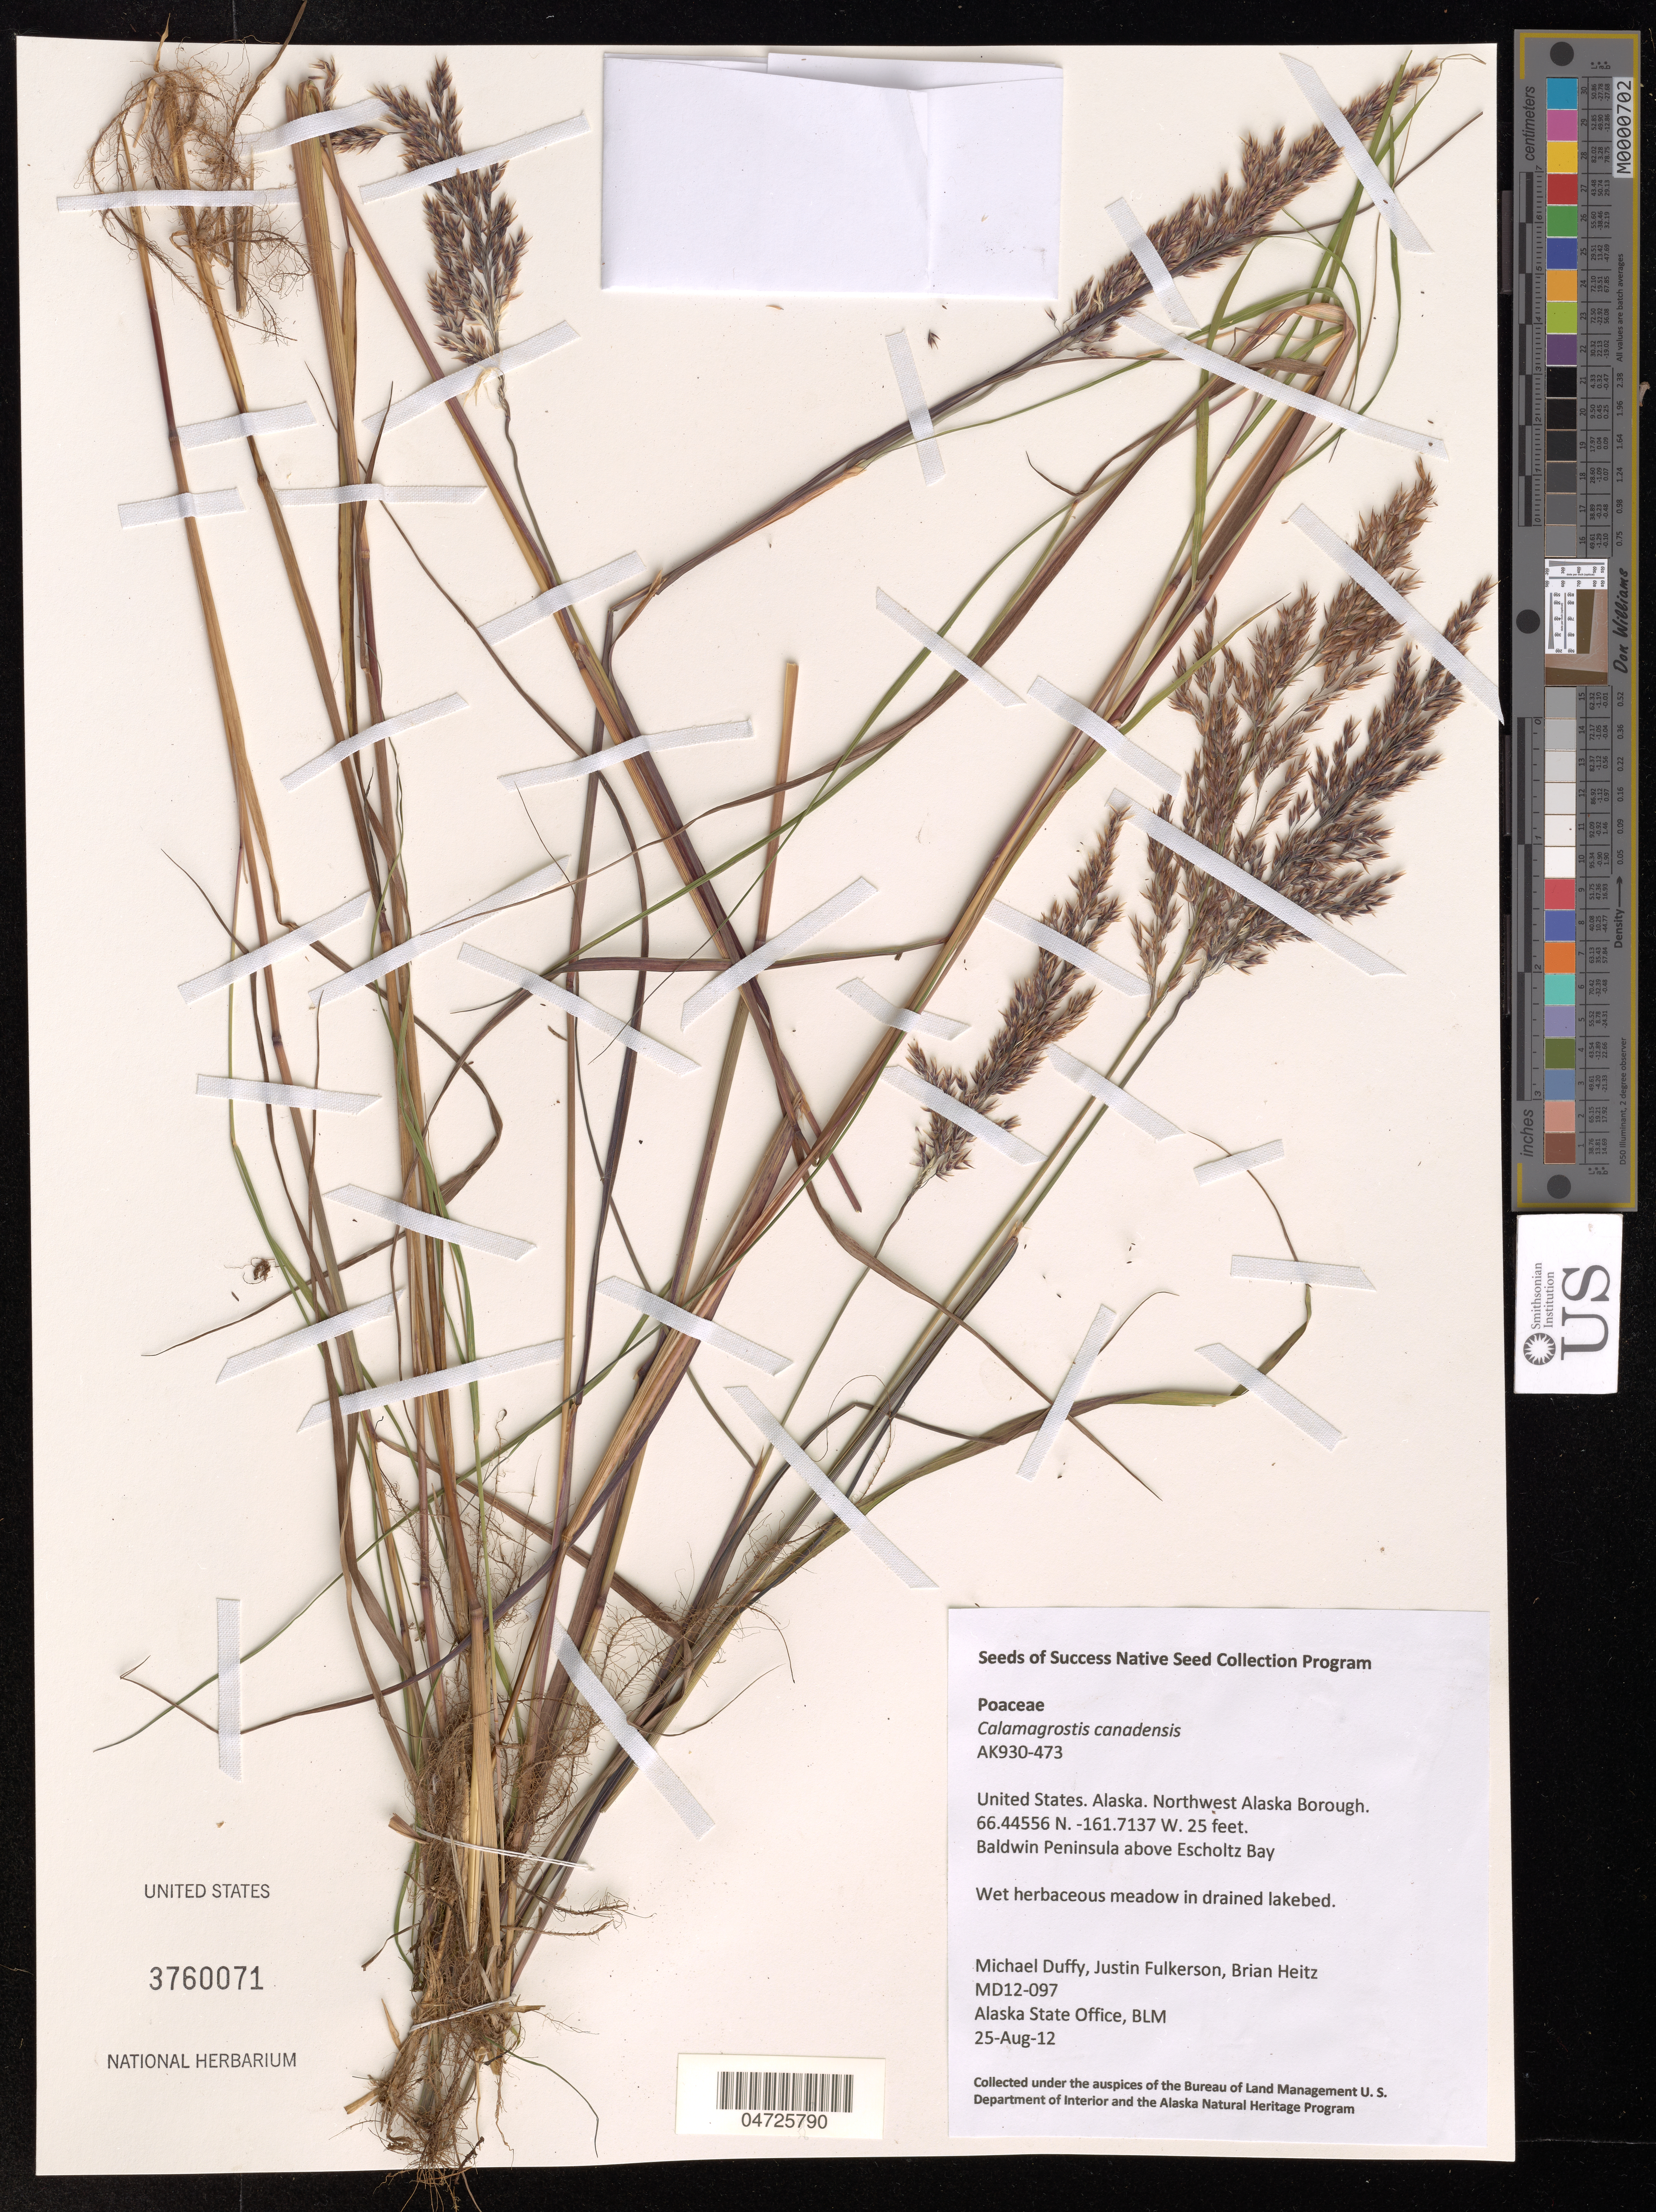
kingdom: Plantae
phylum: Tracheophyta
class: Liliopsida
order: Poales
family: Poaceae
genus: Calamagrostis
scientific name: Calamagrostis canadensis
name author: (Michx.) P. Beauv.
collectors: M. Duffy, J. Fulkerson & B. Heitz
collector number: MD12-097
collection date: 2012-08-25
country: United States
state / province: Alaska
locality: Northwest Alaska Borough. Baldwin Peninsula above Escholtz Bay.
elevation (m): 8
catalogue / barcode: US 3760071